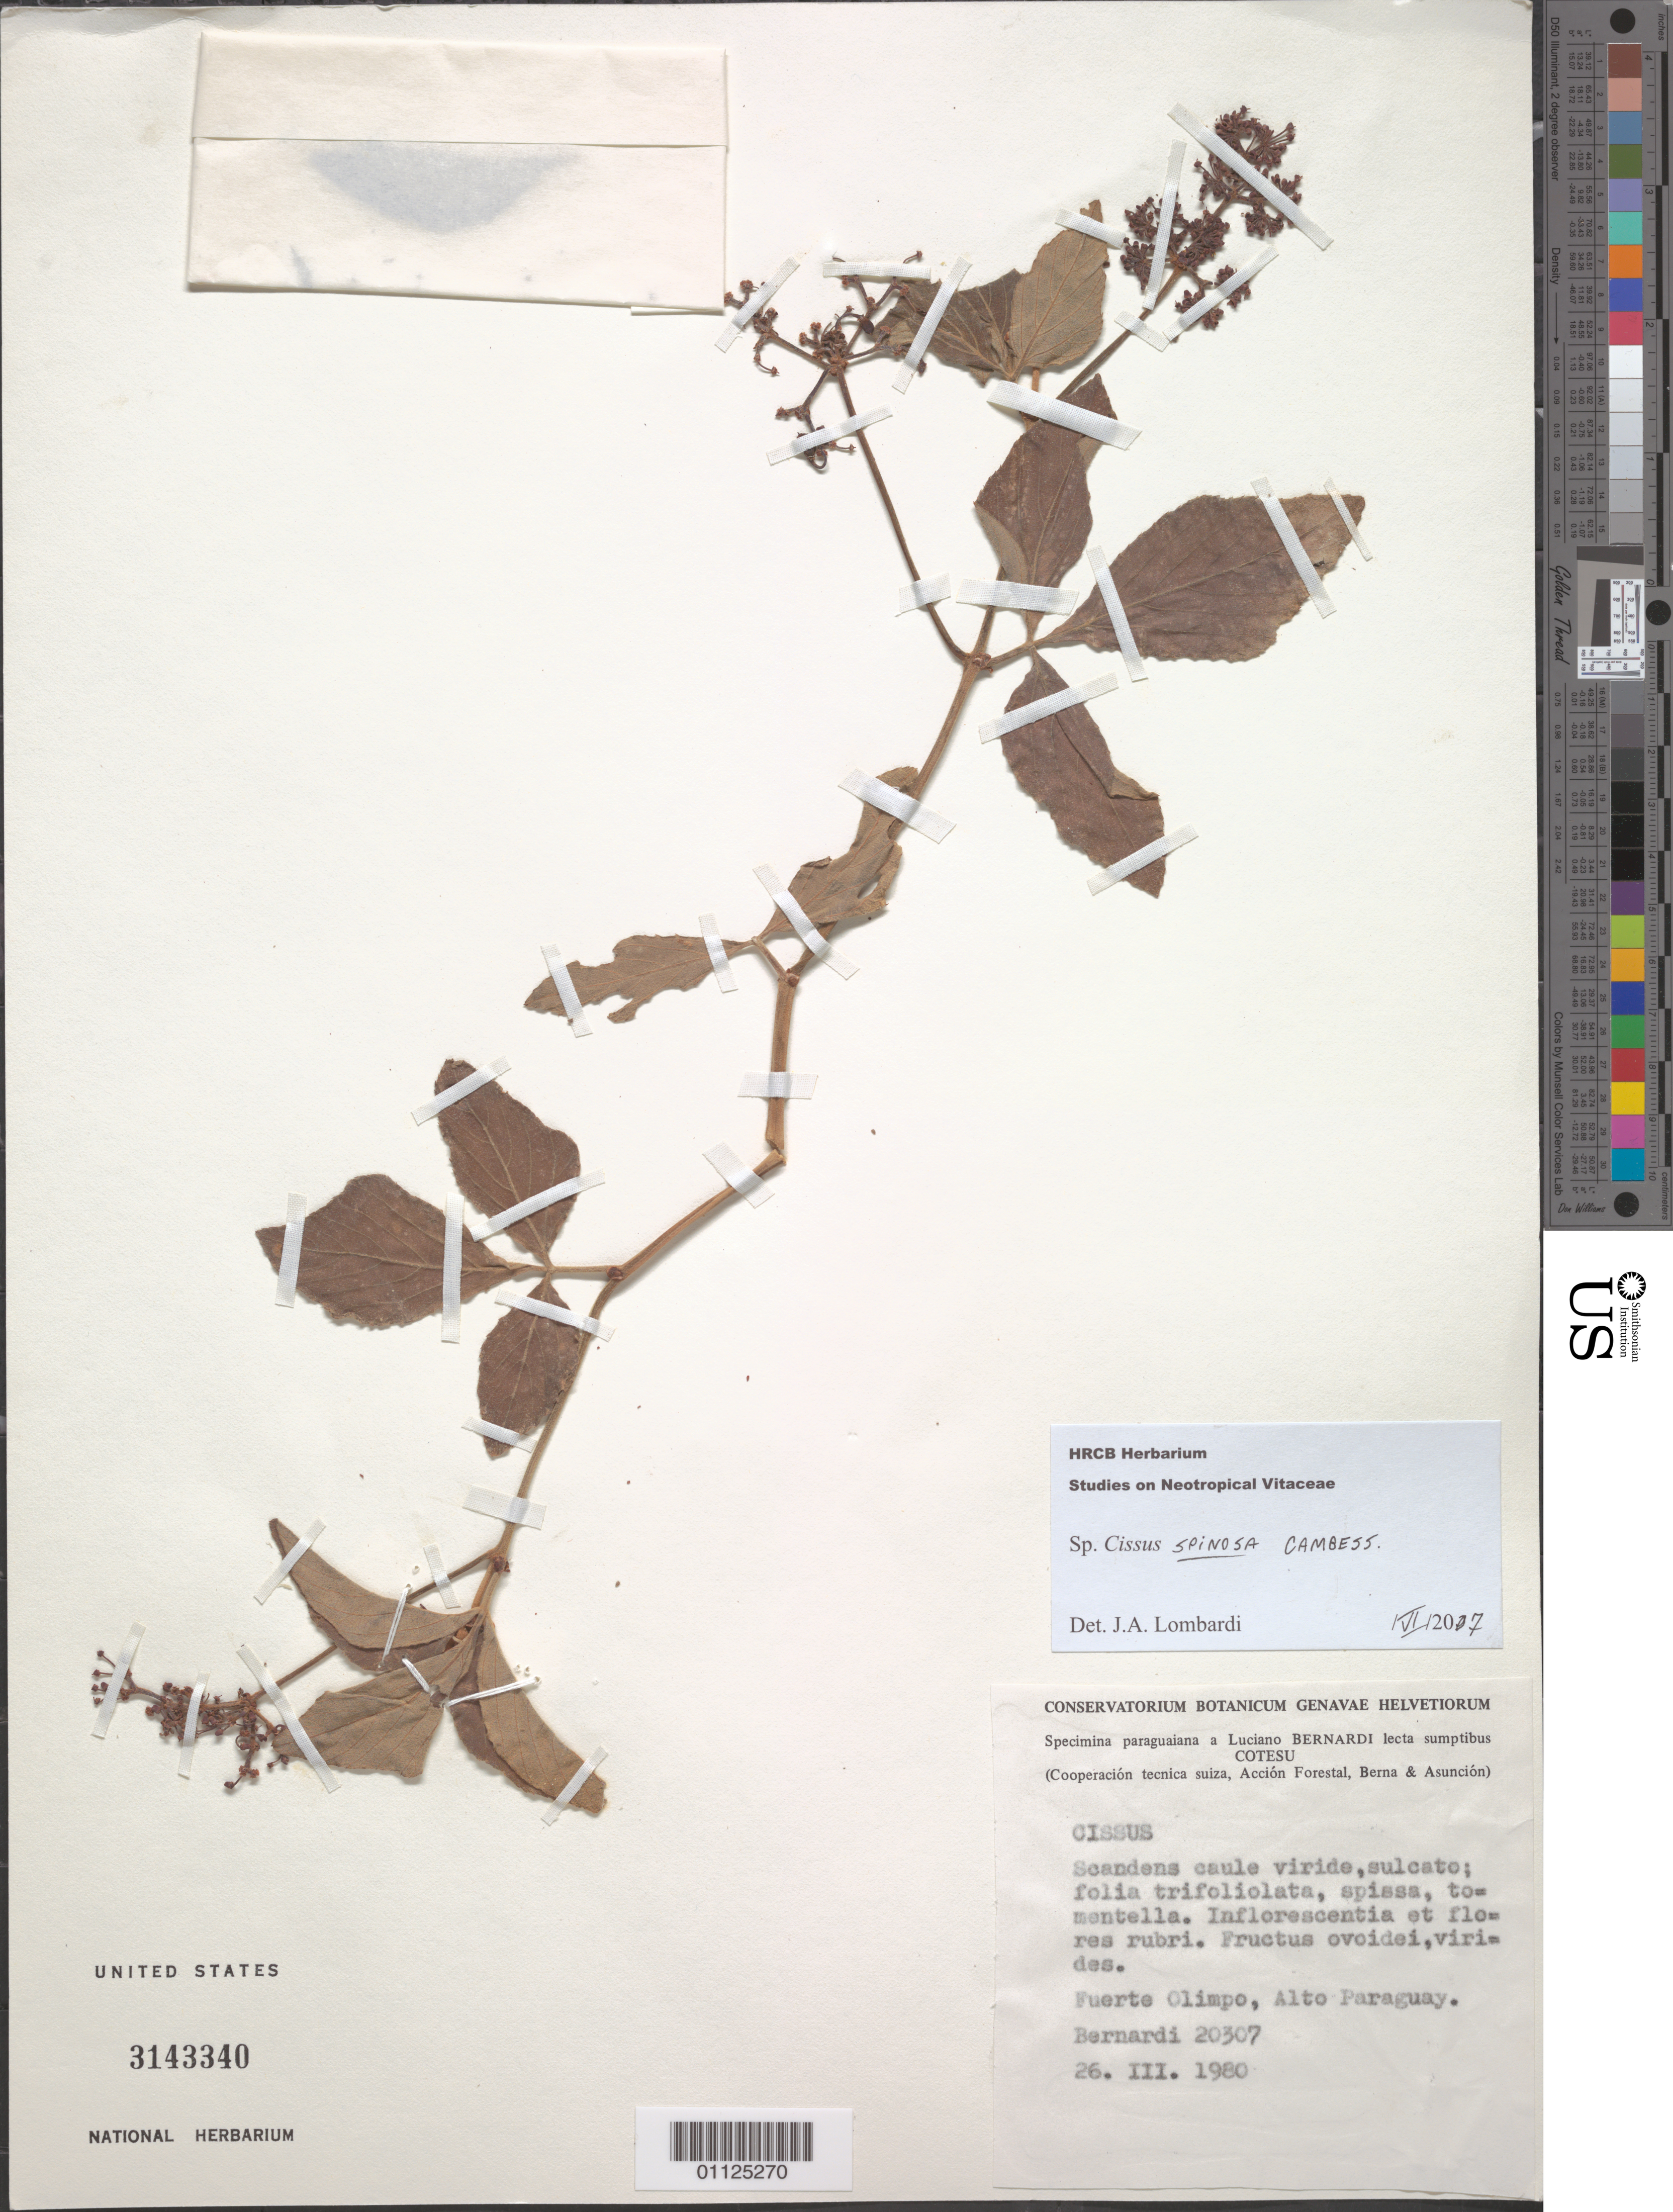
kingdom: Plantae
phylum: Tracheophyta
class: Magnoliopsida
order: Vitales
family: Vitaceae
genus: Cissus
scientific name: Cissus spinosa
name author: Cambess.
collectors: L. Bernardi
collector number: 20307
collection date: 1980-03-26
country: Paraguay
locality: Fuerte Olimpo.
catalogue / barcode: US 3143340